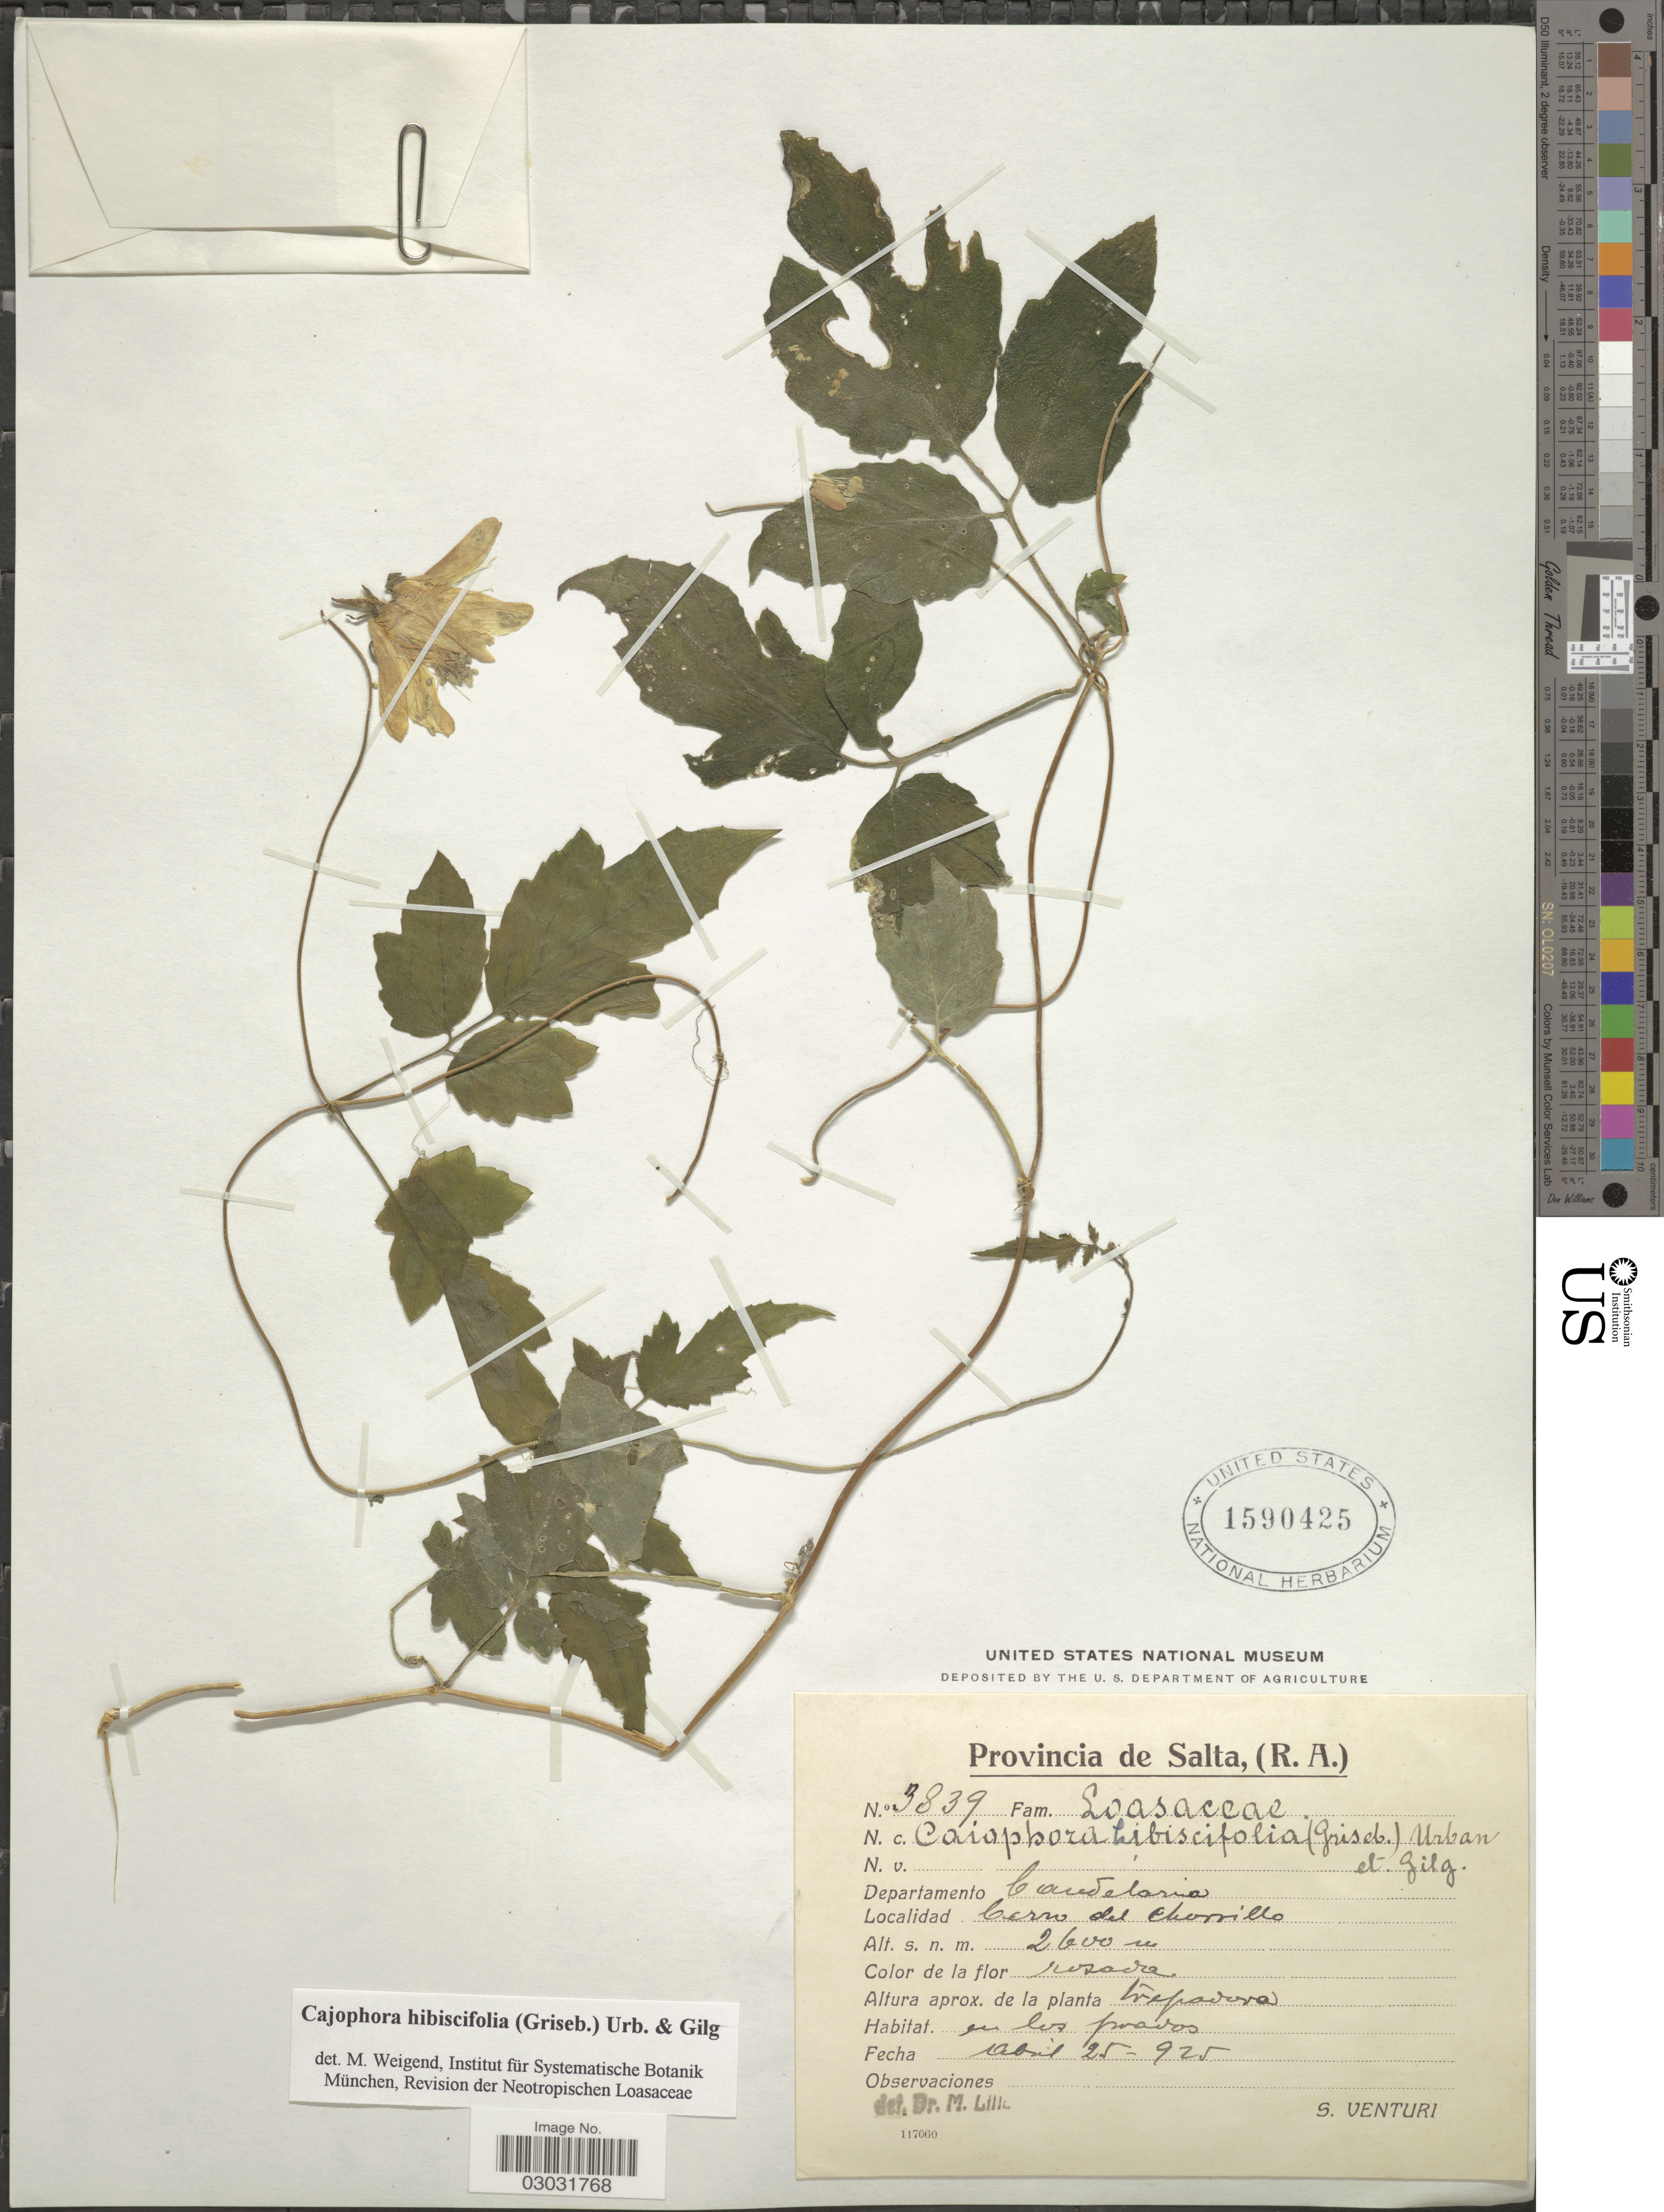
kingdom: Plantae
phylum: Tracheophyta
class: Magnoliopsida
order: Cornales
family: Loasaceae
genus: Caiophora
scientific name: Caiophora hibiscifolia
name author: (Griseb.) Urb. & Gilg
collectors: S. Venturi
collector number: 3839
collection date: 1925-04-25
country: Argentina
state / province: Salta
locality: Departamento Candelaria. Cerro del Chorillo.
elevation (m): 2600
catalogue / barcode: US 1590425